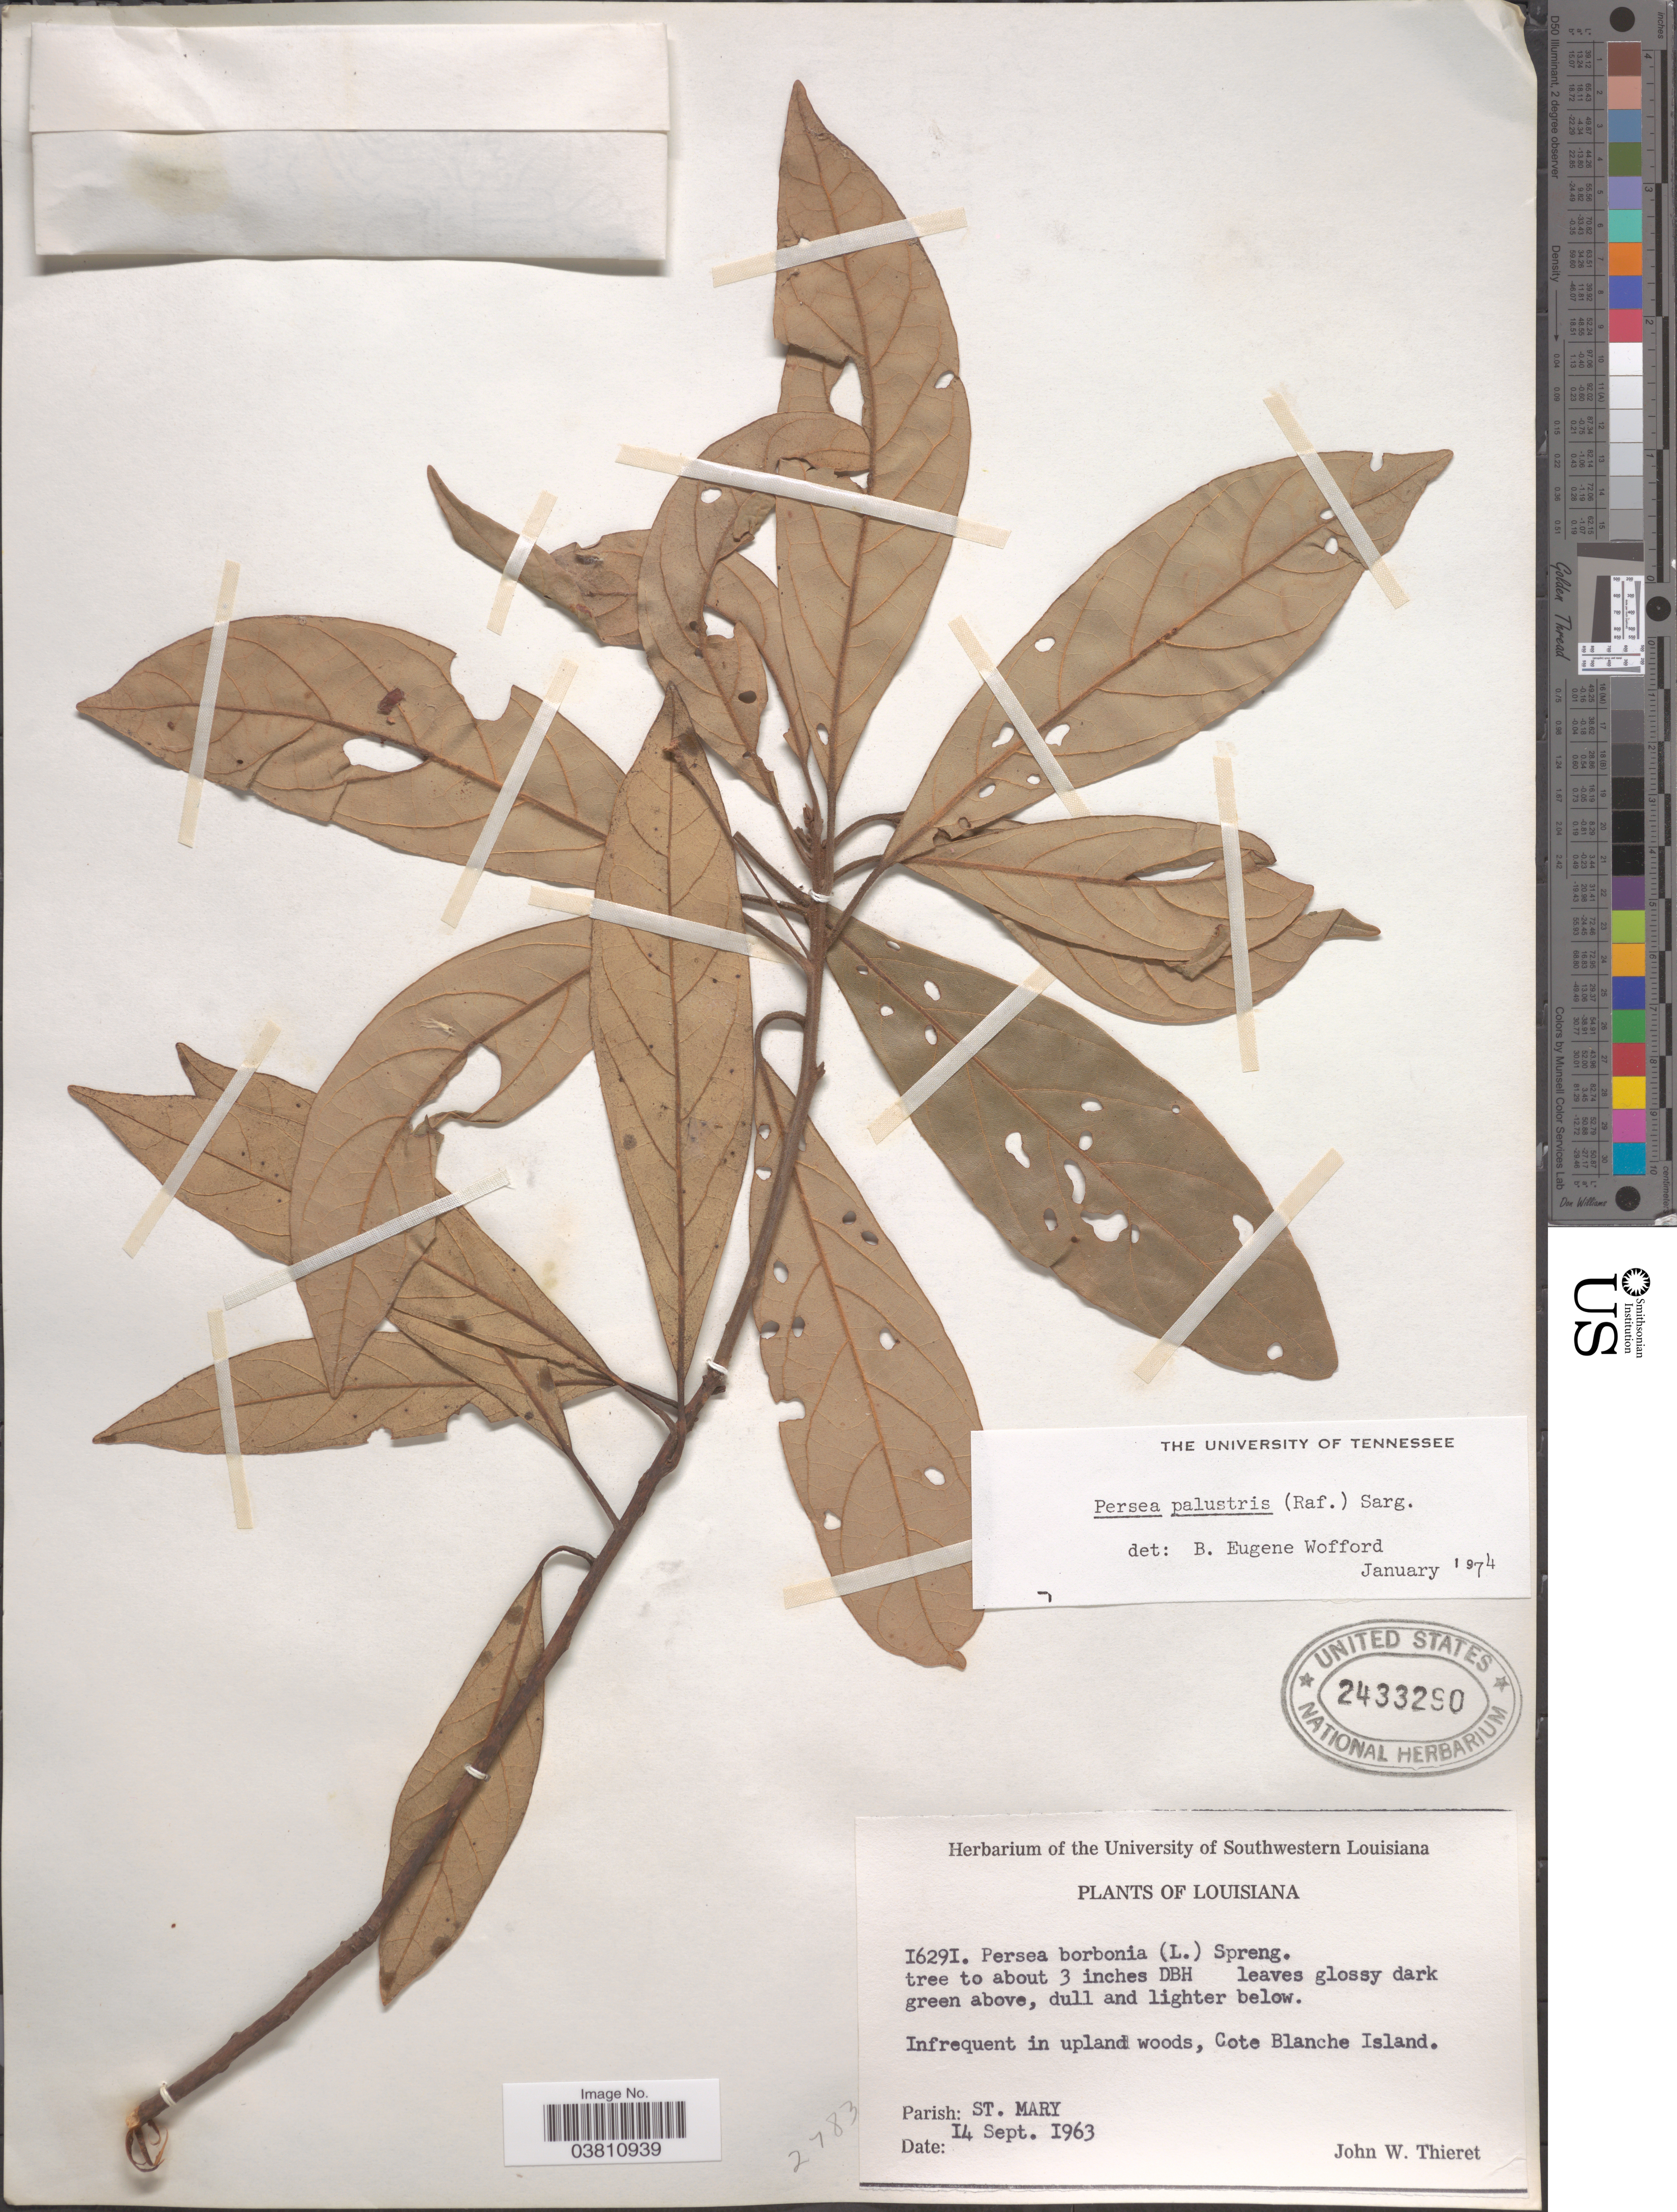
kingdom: Plantae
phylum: Tracheophyta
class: Magnoliopsida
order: Laurales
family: Lauraceae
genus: Persea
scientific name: Persea palustris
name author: (Raf.) Sarg.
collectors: J. W. Thieret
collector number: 16291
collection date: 1963-09-14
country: United States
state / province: Louisiana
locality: Cote Blanche Island. Parish: St. Mary.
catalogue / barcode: US 2433290